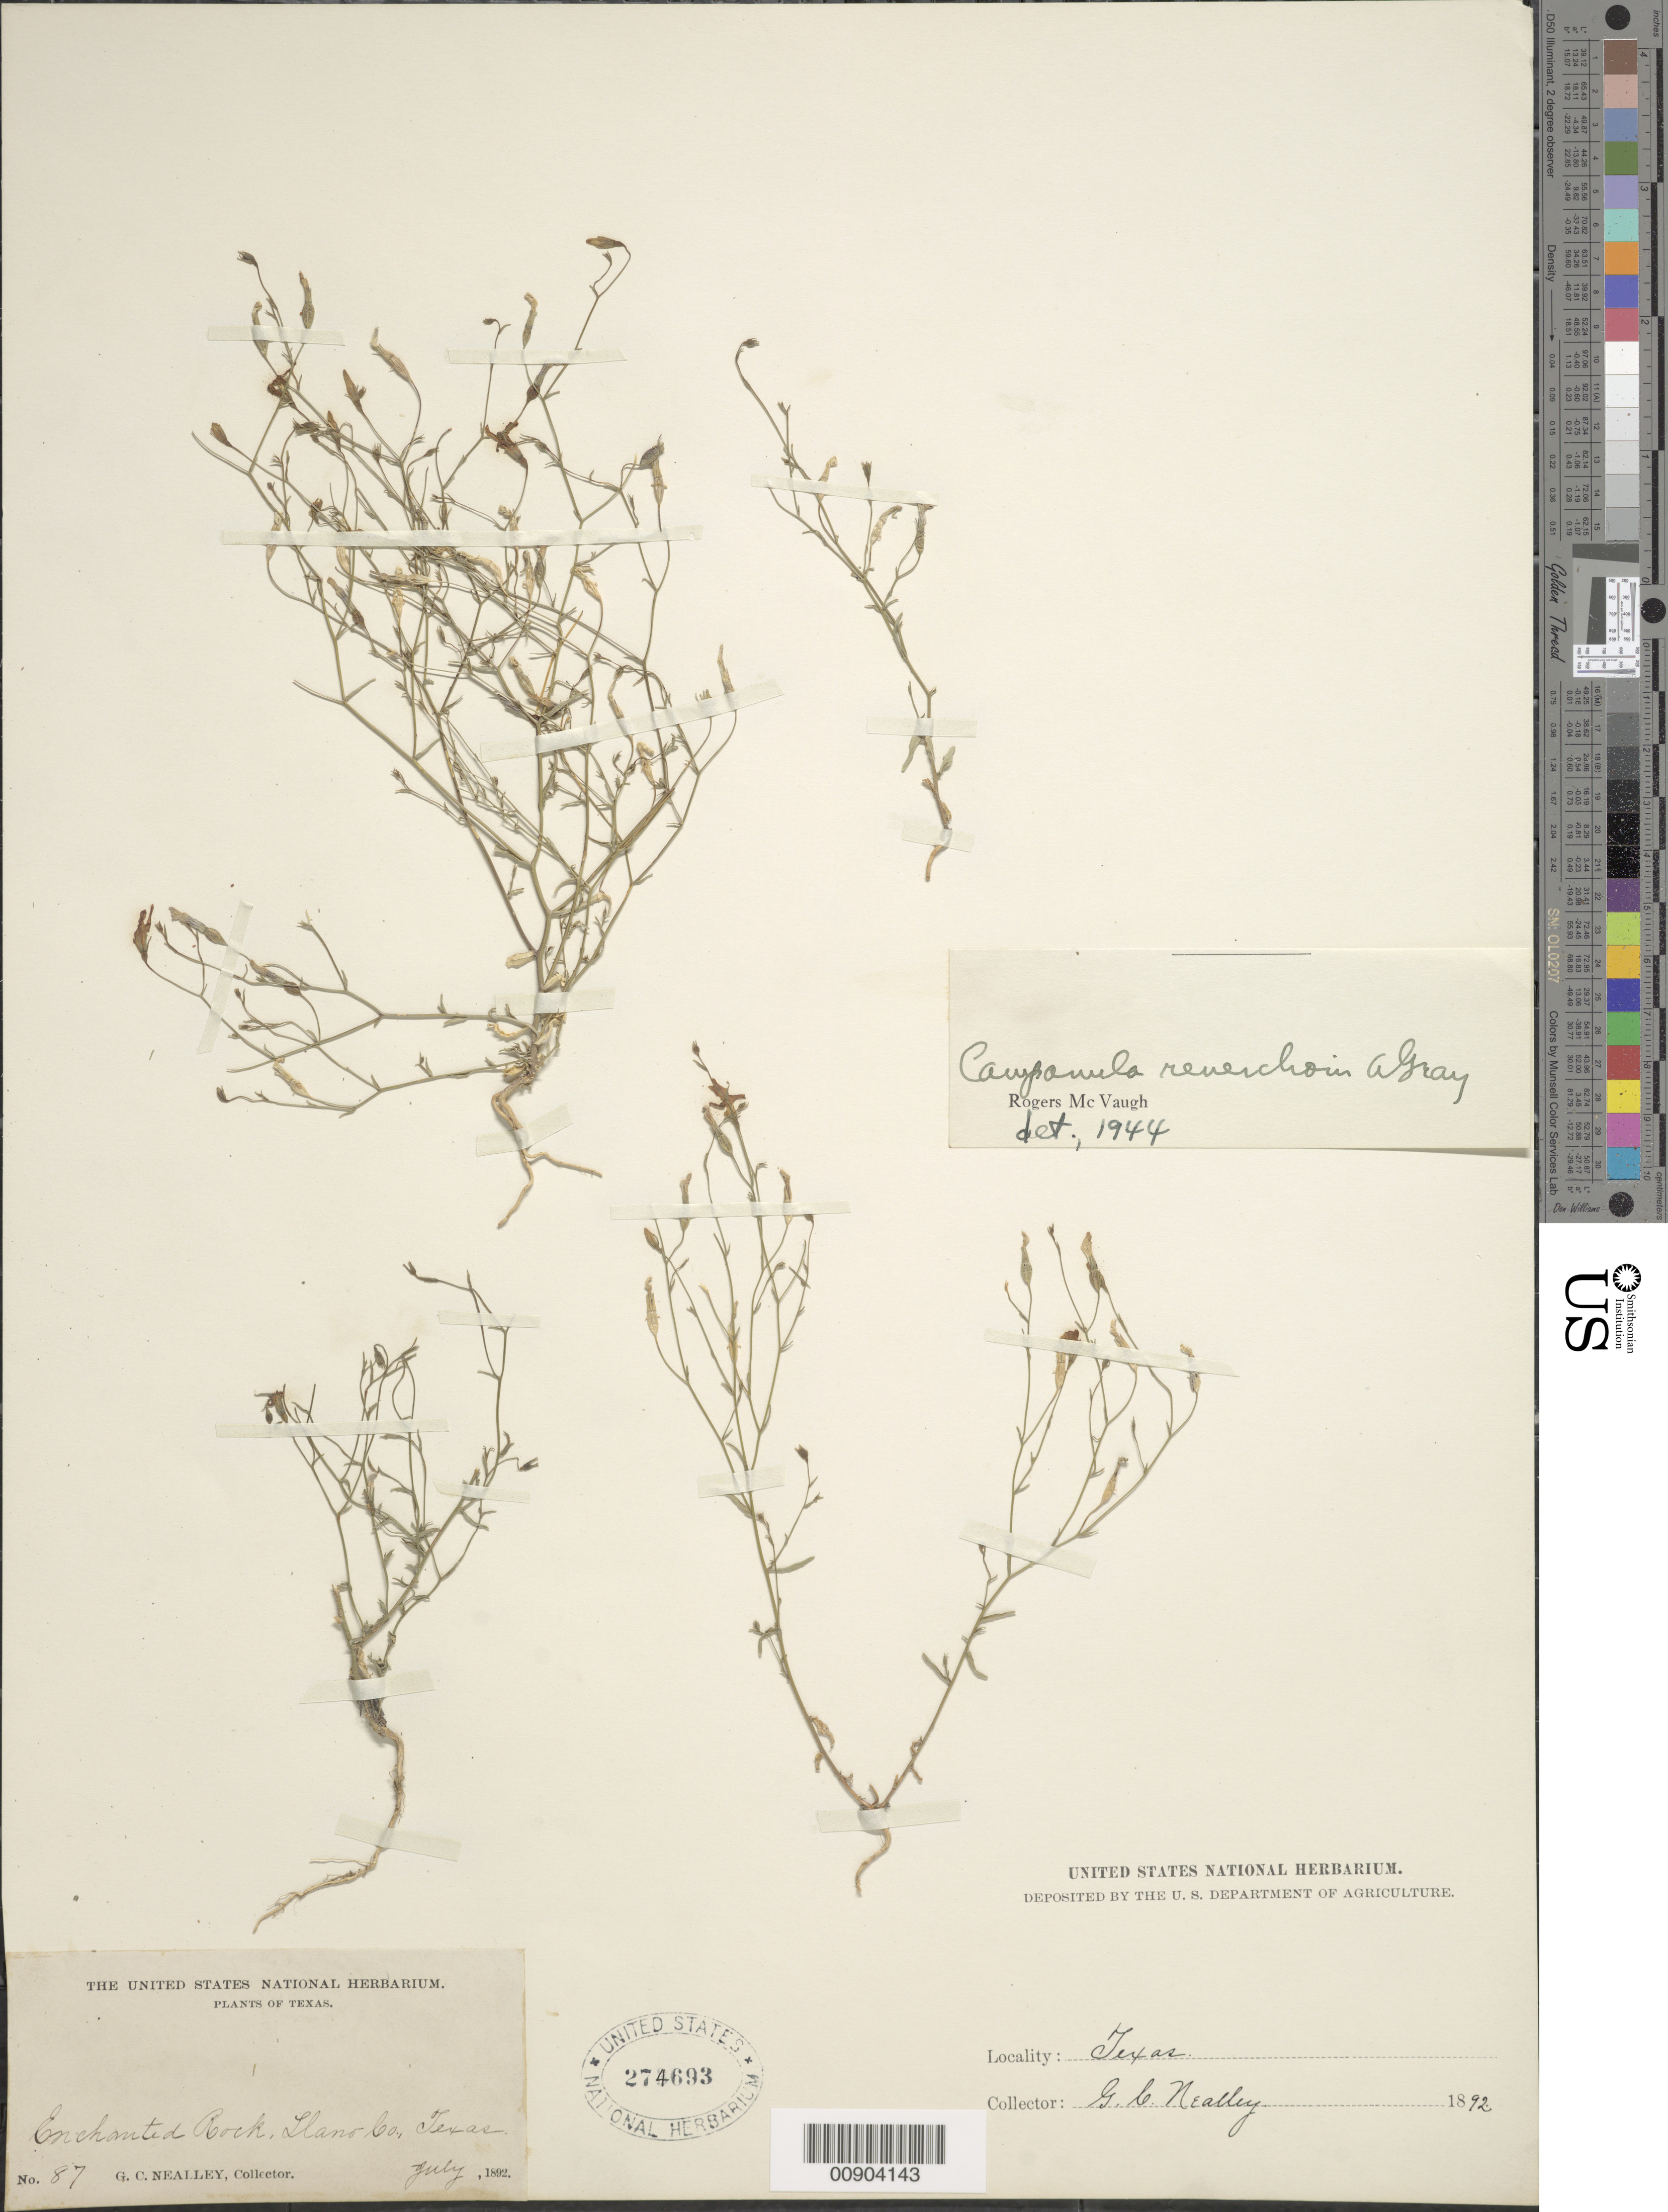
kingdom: Plantae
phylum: Tracheophyta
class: Magnoliopsida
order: Asterales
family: Campanulaceae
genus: Campanula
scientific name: Campanula reverchonii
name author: A. Gray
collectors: G. C. Nealley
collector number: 87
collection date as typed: Jul 1892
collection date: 1892-07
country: United States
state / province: Texas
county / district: Llano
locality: Enchanted Rock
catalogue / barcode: US 274693